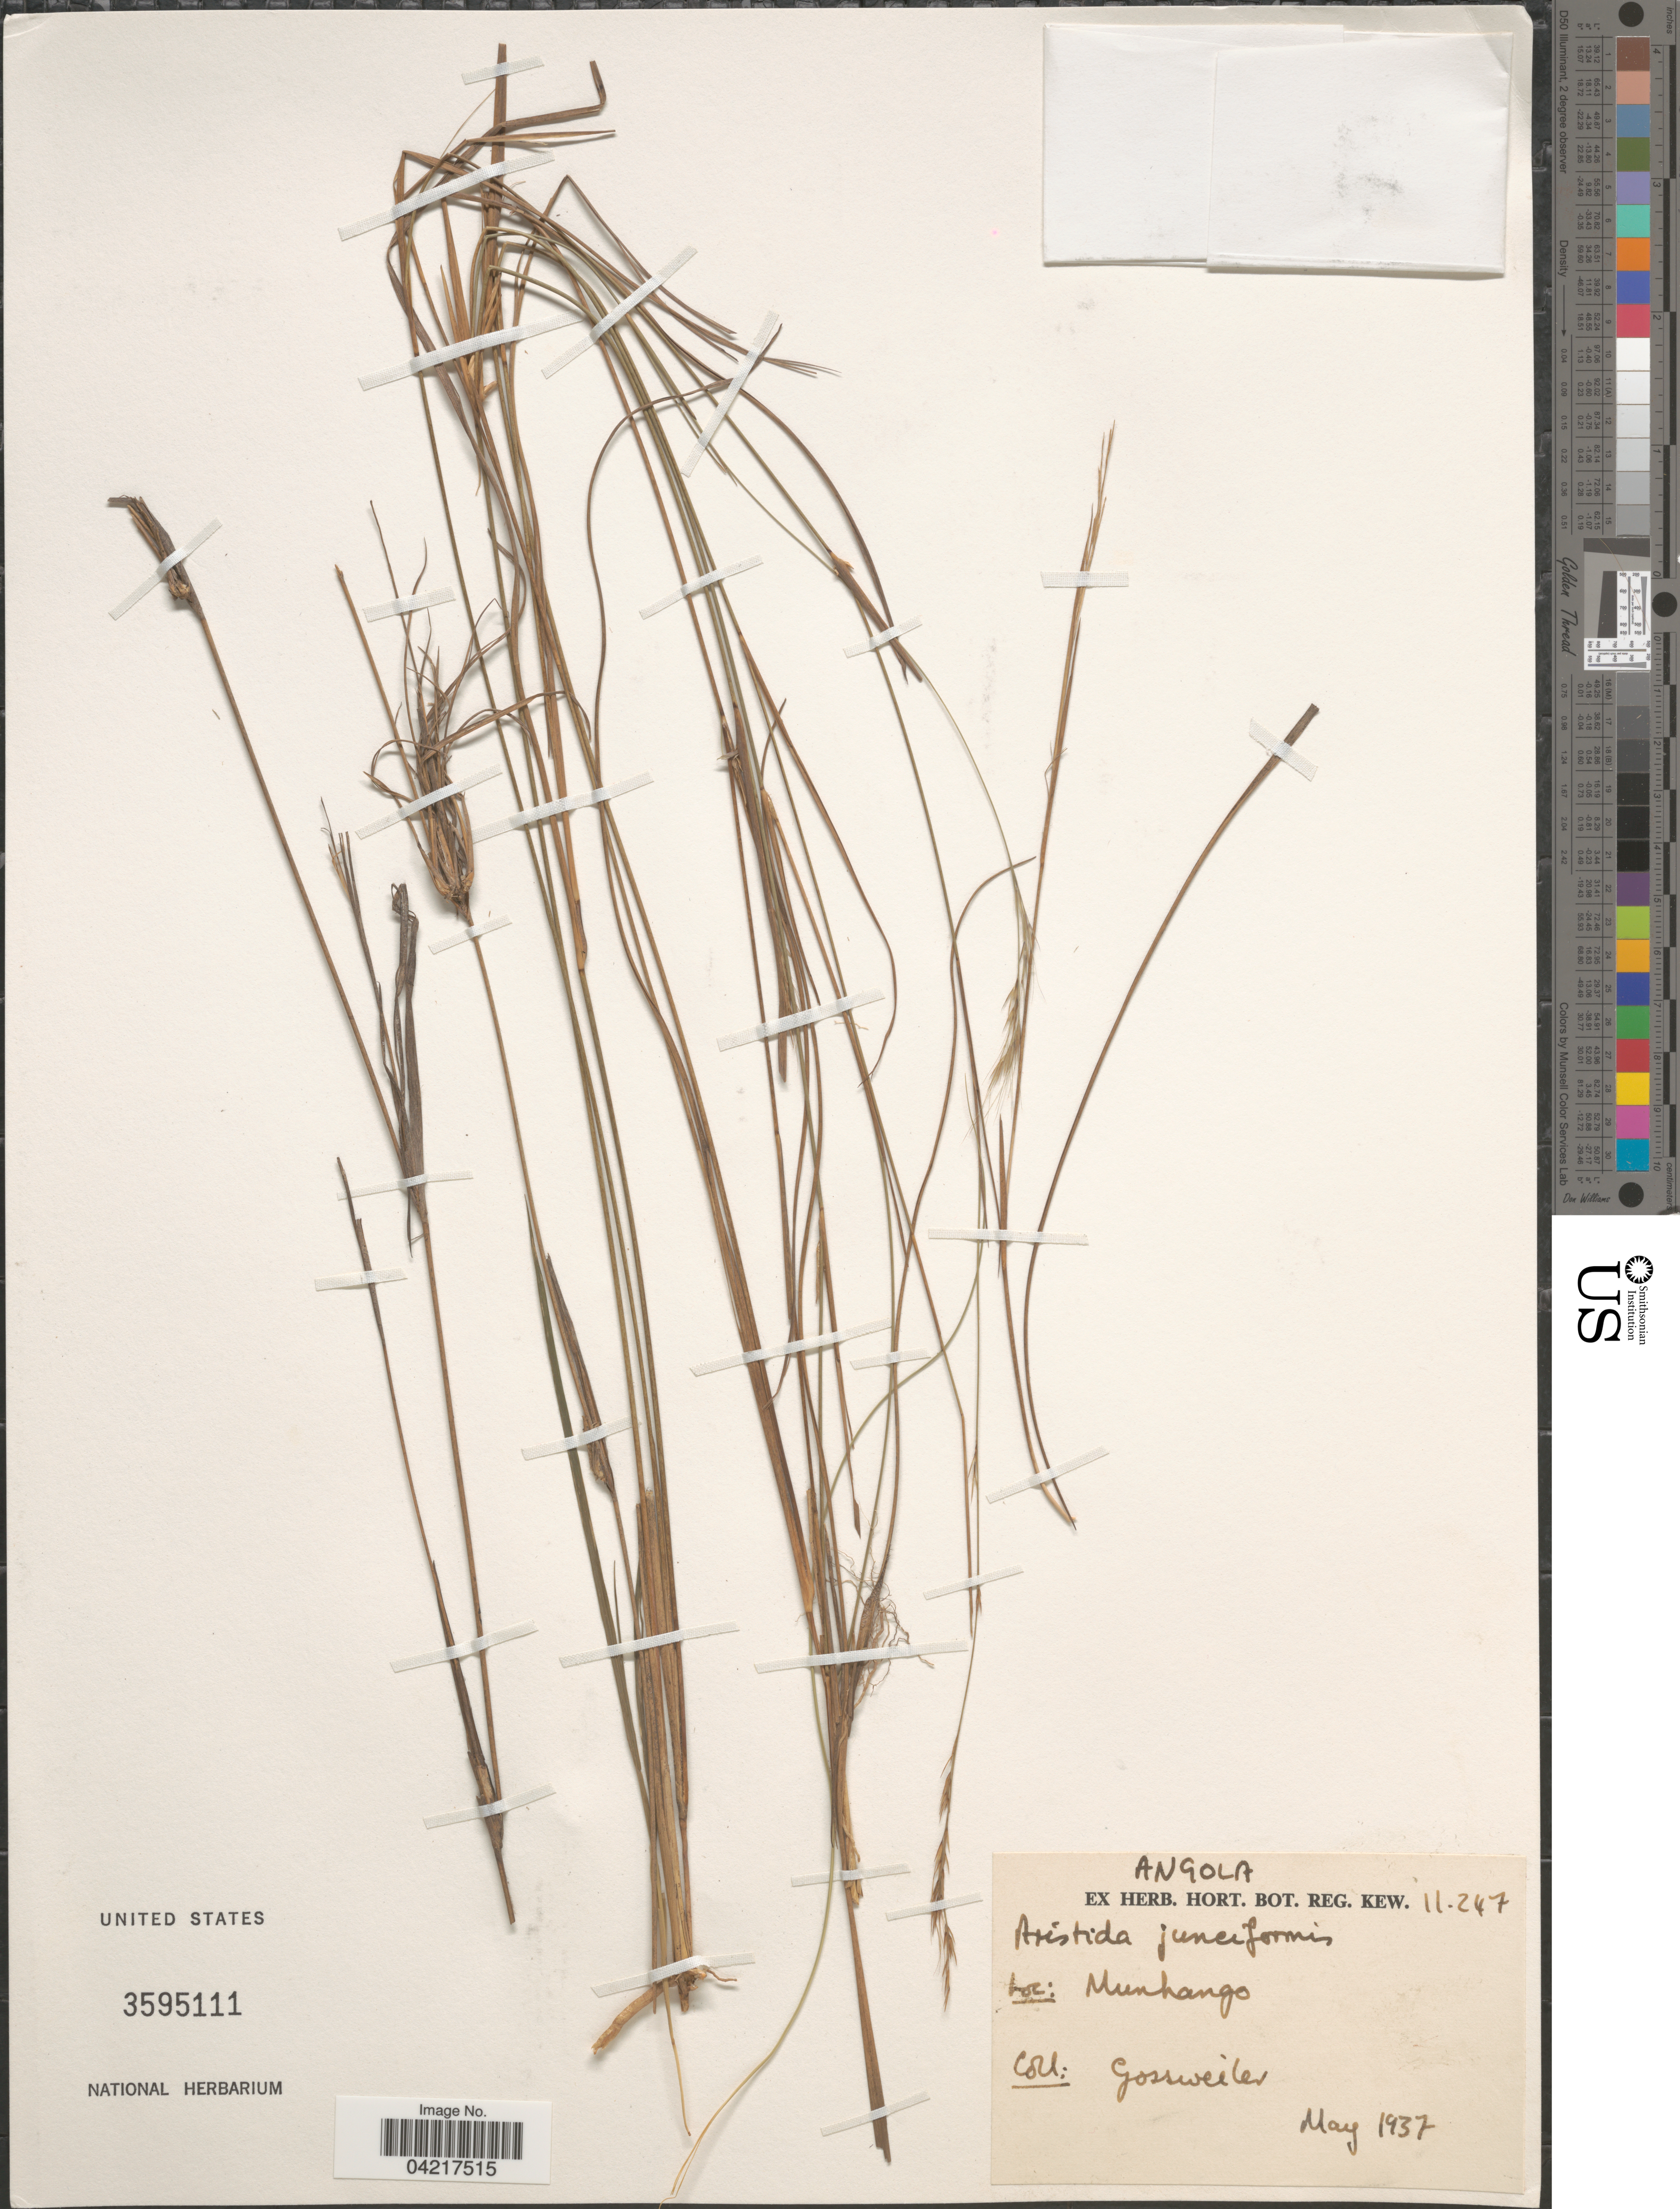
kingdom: Plantae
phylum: Tracheophyta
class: Liliopsida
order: Poales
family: Poaceae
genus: Aristida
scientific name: Aristida junciformis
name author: Trin. & Rupr.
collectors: -. Gossweiler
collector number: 11247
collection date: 1937-05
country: Angola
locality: Munhango.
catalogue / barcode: US 3595111